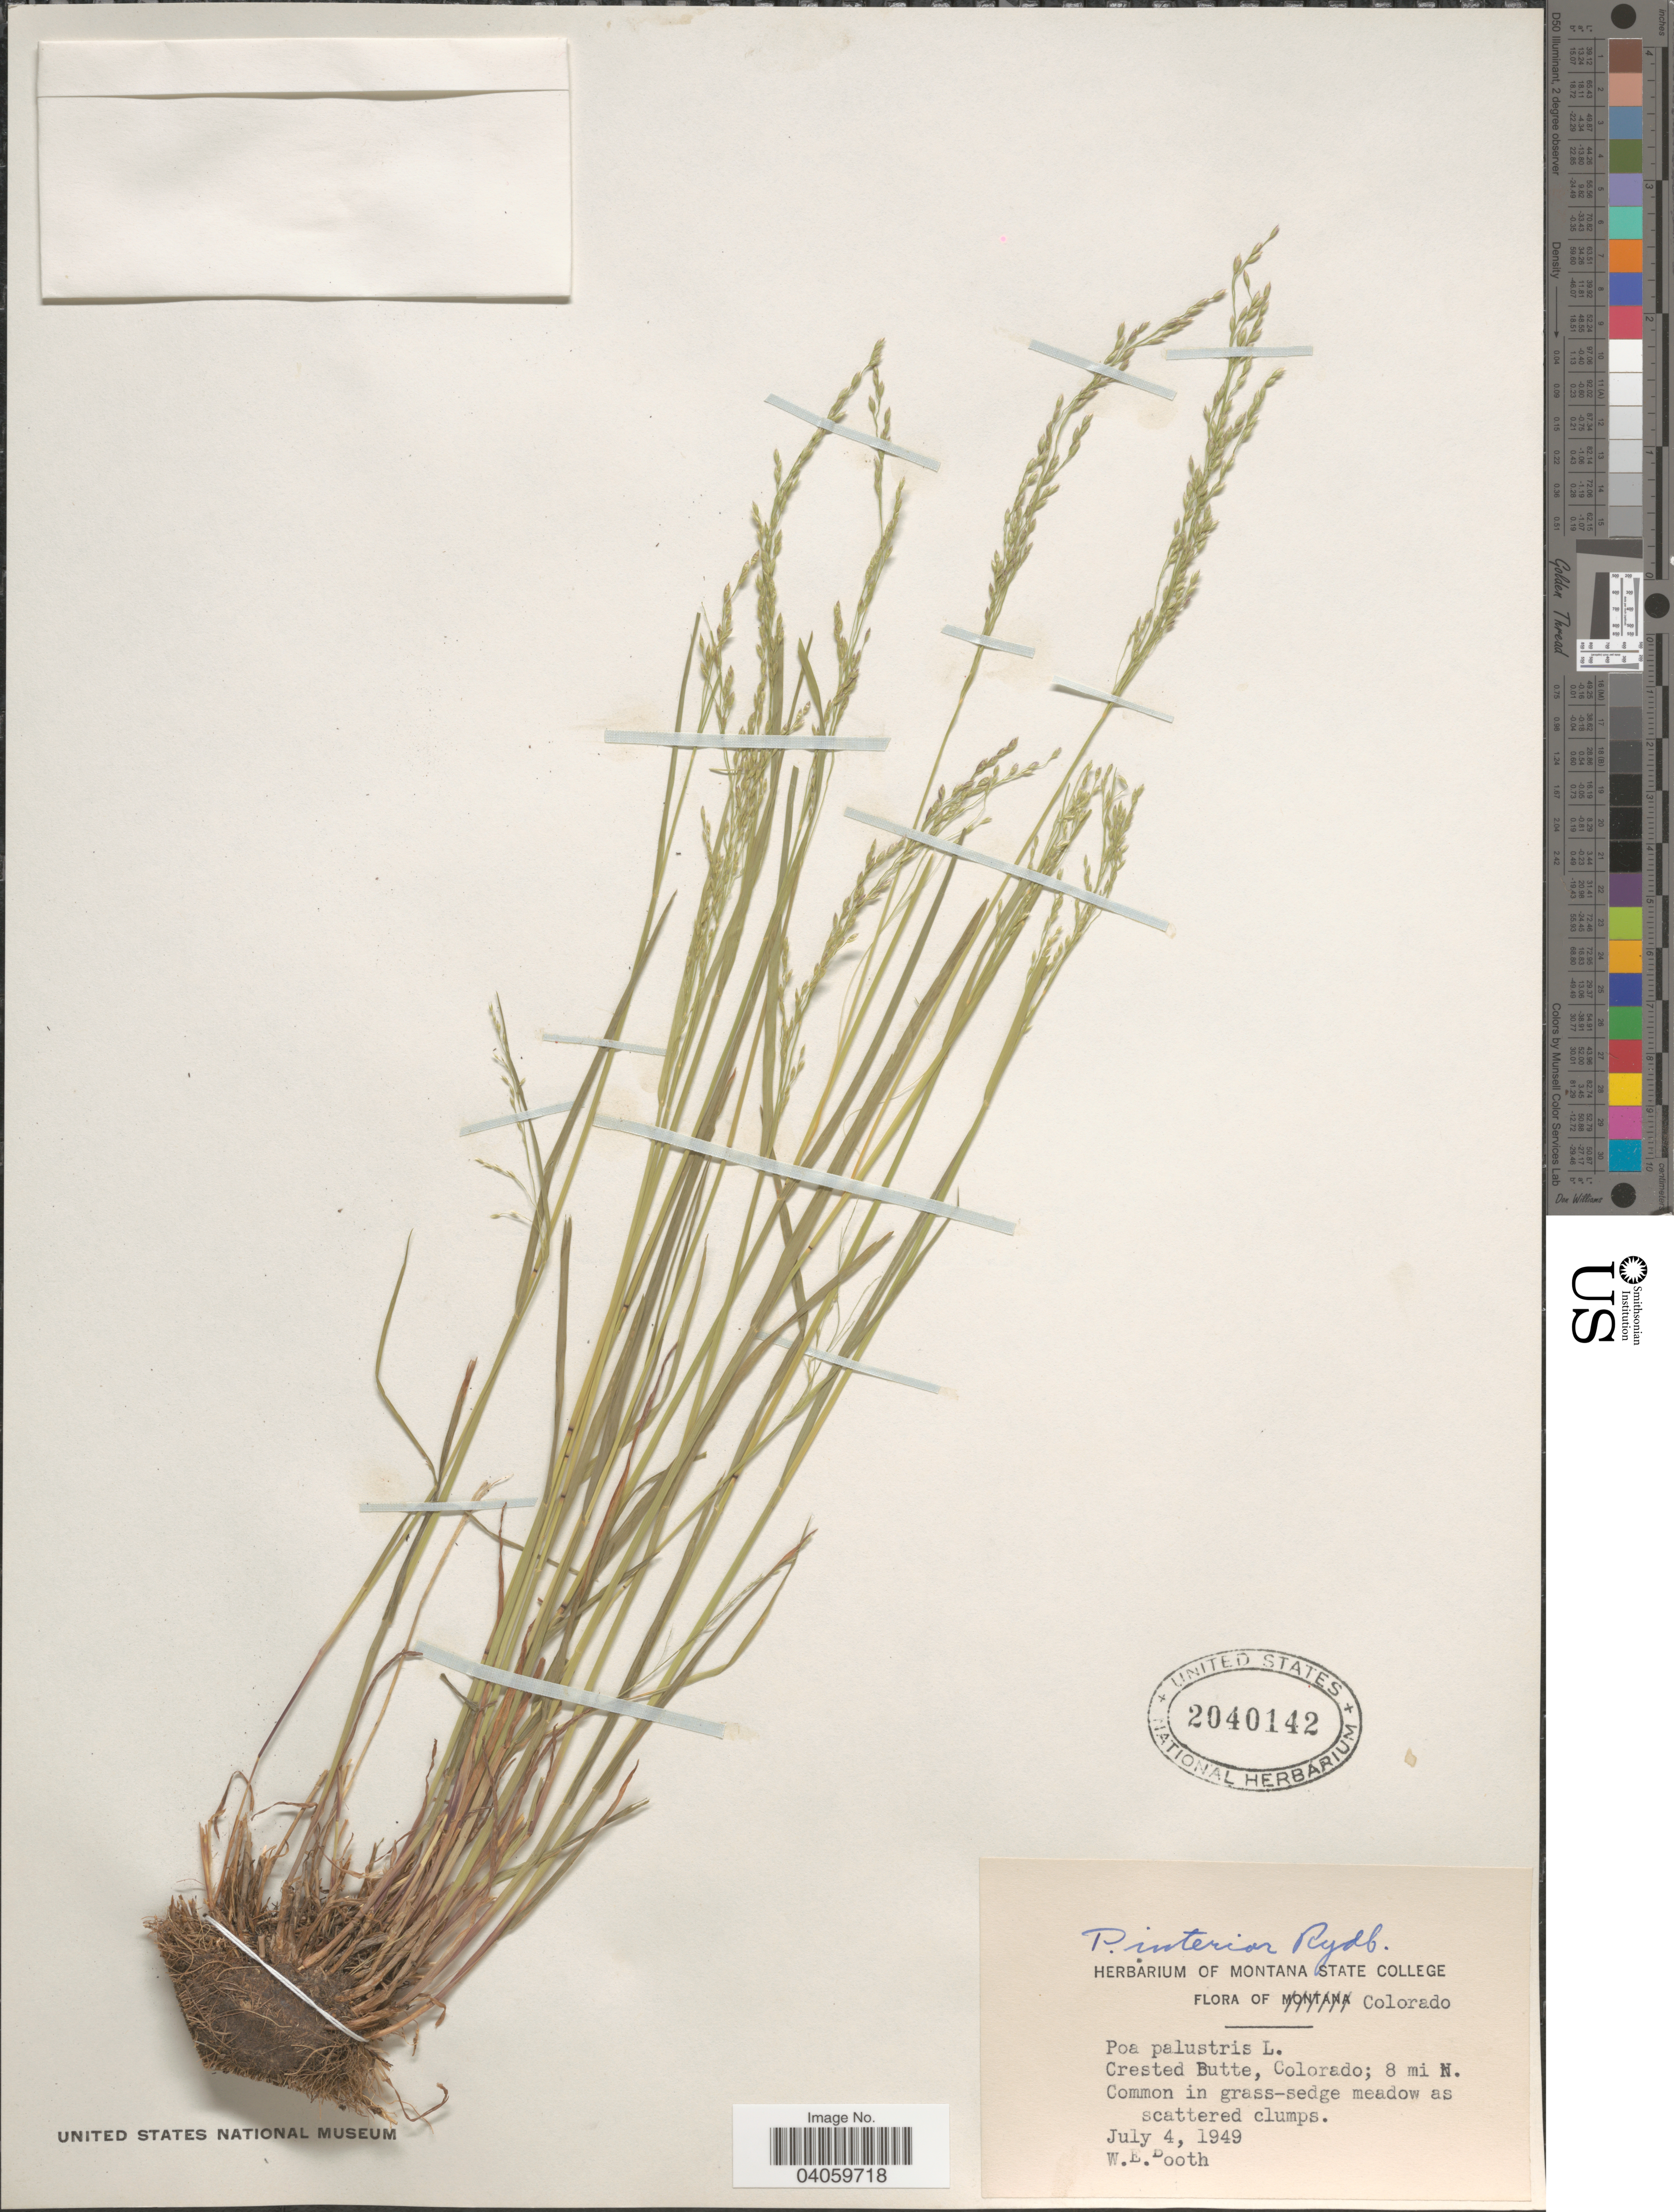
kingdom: Plantae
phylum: Tracheophyta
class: Liliopsida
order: Poales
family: Poaceae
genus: Poa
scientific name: Poa interior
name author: Rydb.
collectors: W. Booth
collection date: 1949-07-04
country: United States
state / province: Colorado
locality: Crested Butte; 8 mi N.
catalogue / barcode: US 2040142